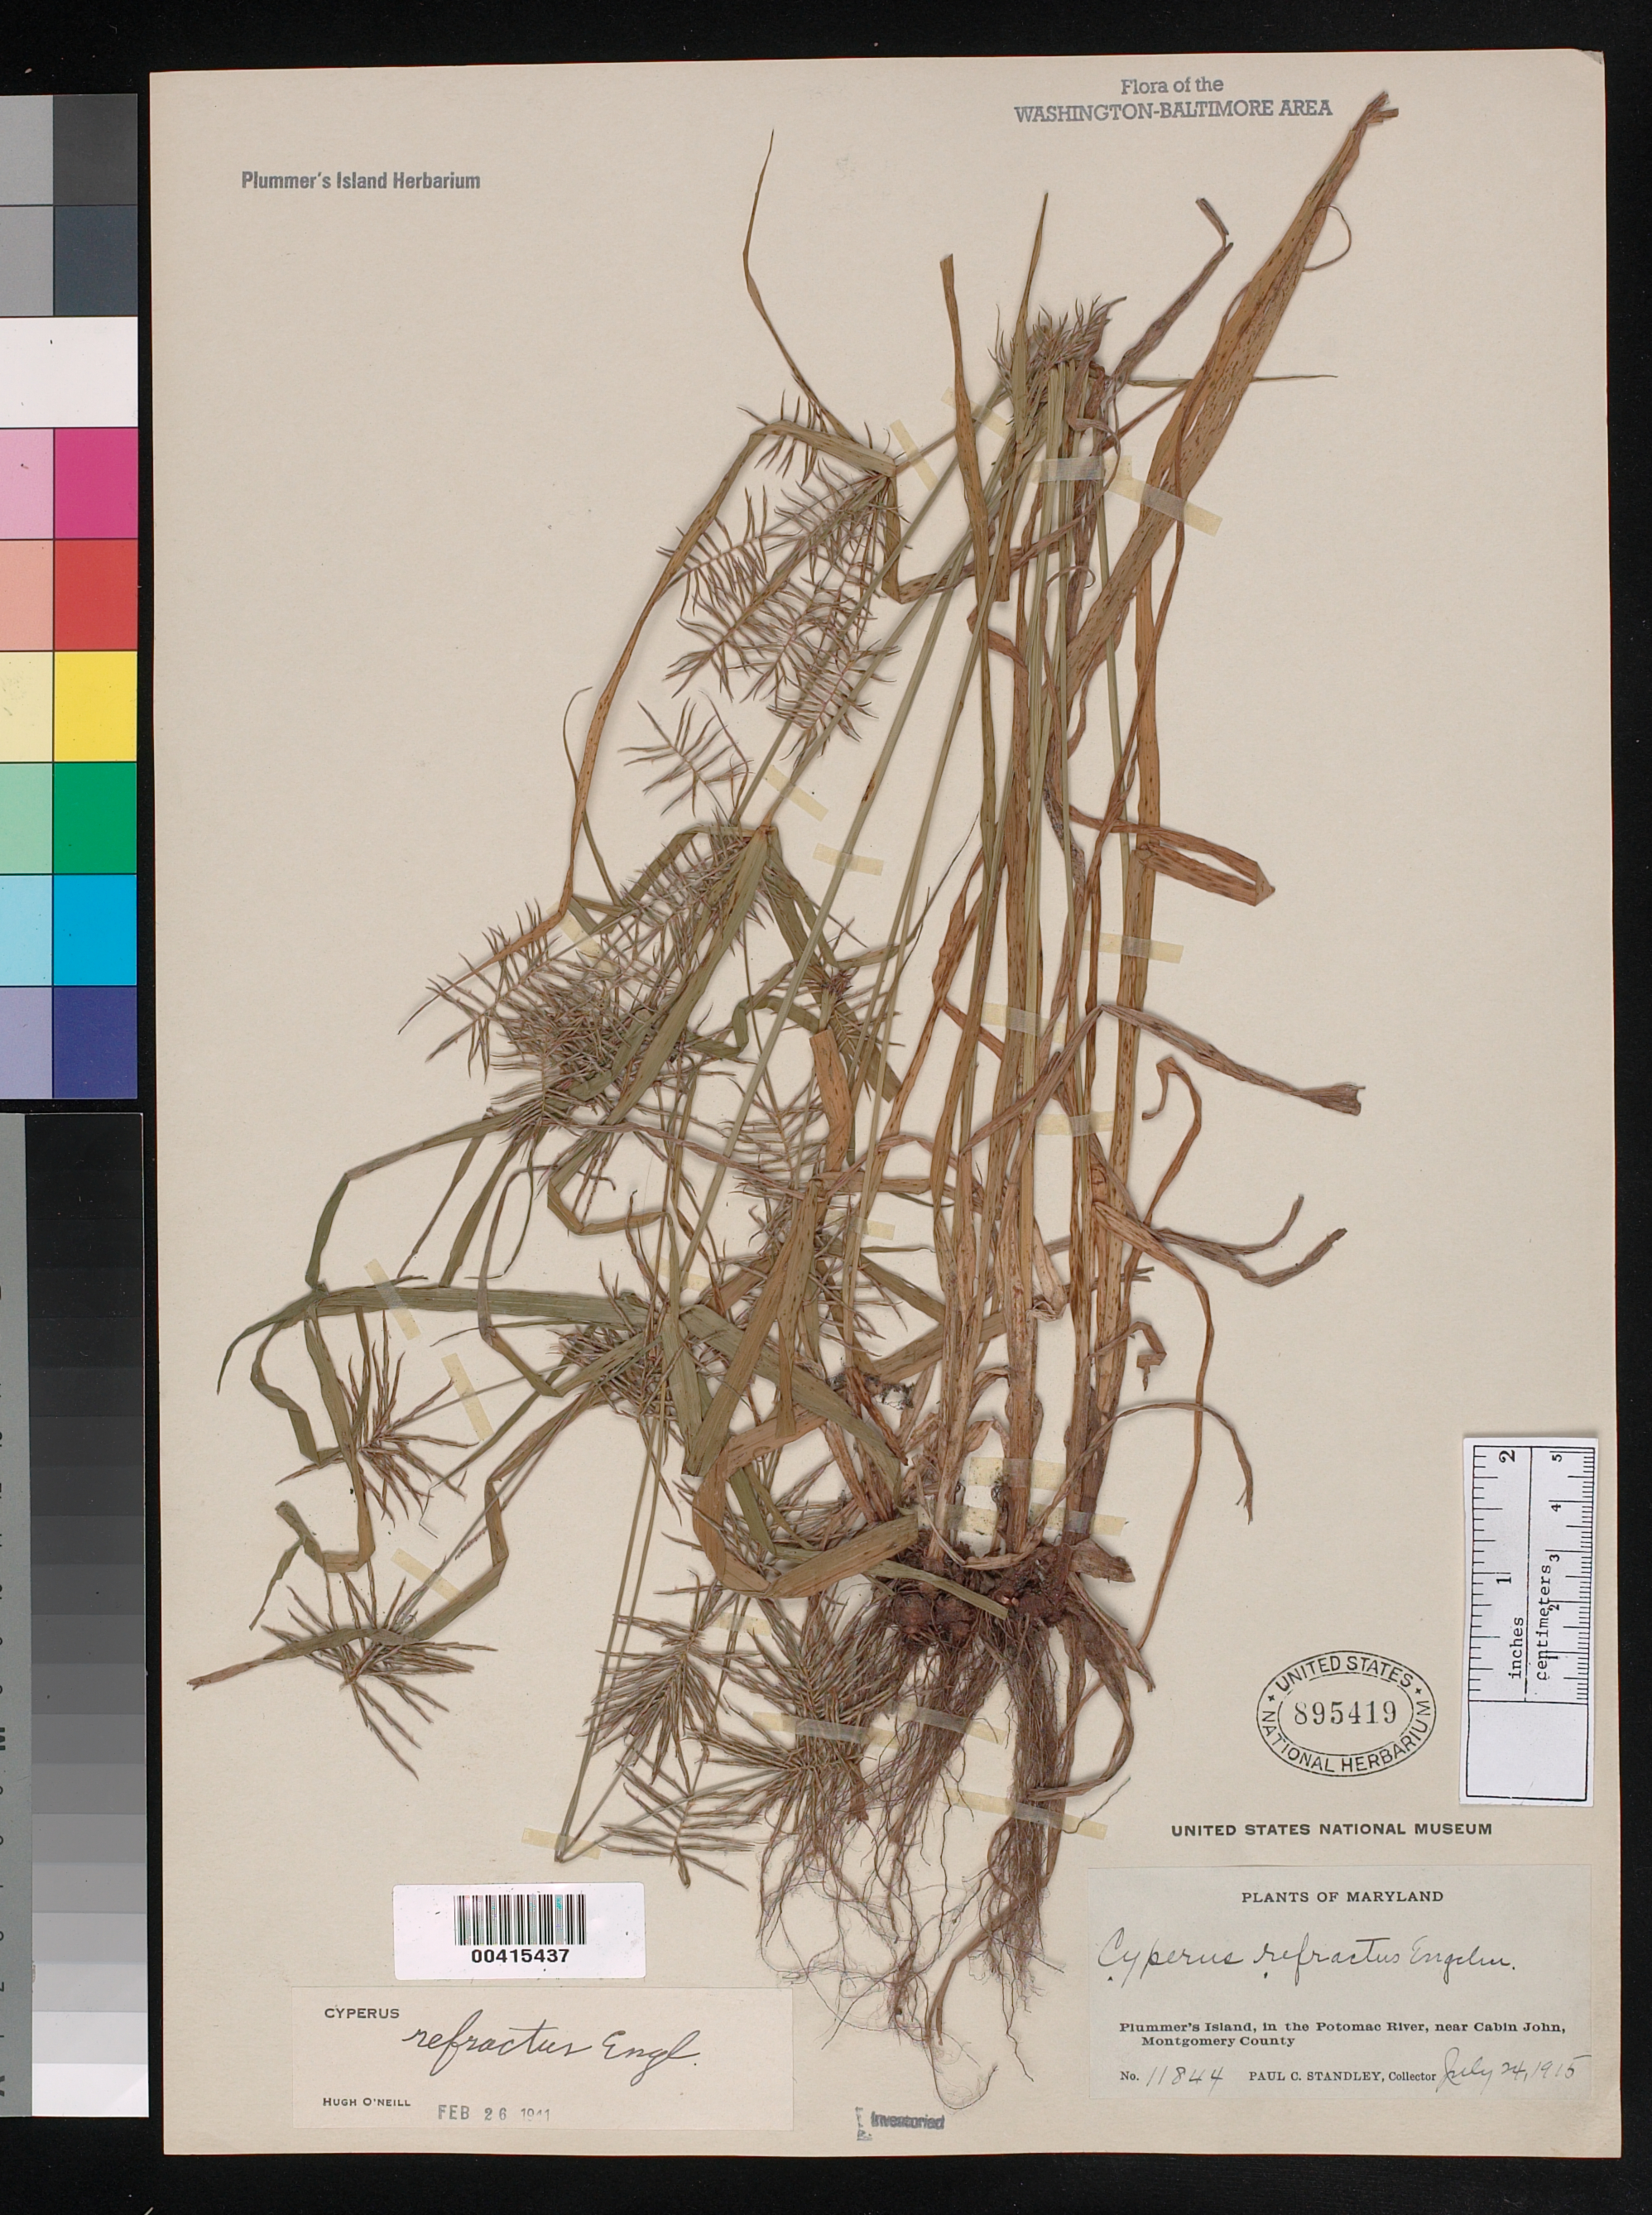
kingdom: Plantae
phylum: Tracheophyta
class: Liliopsida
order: Poales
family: Cyperaceae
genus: Cyperus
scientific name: Cyperus refractus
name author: Engelm. ex Boeckeler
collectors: P. C. Standley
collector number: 11844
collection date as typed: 24 Jul 1915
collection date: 1915-07-24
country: United States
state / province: Maryland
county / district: Montgomery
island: Plummers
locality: Plummer's Island C. & O. Canal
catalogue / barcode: US 895419